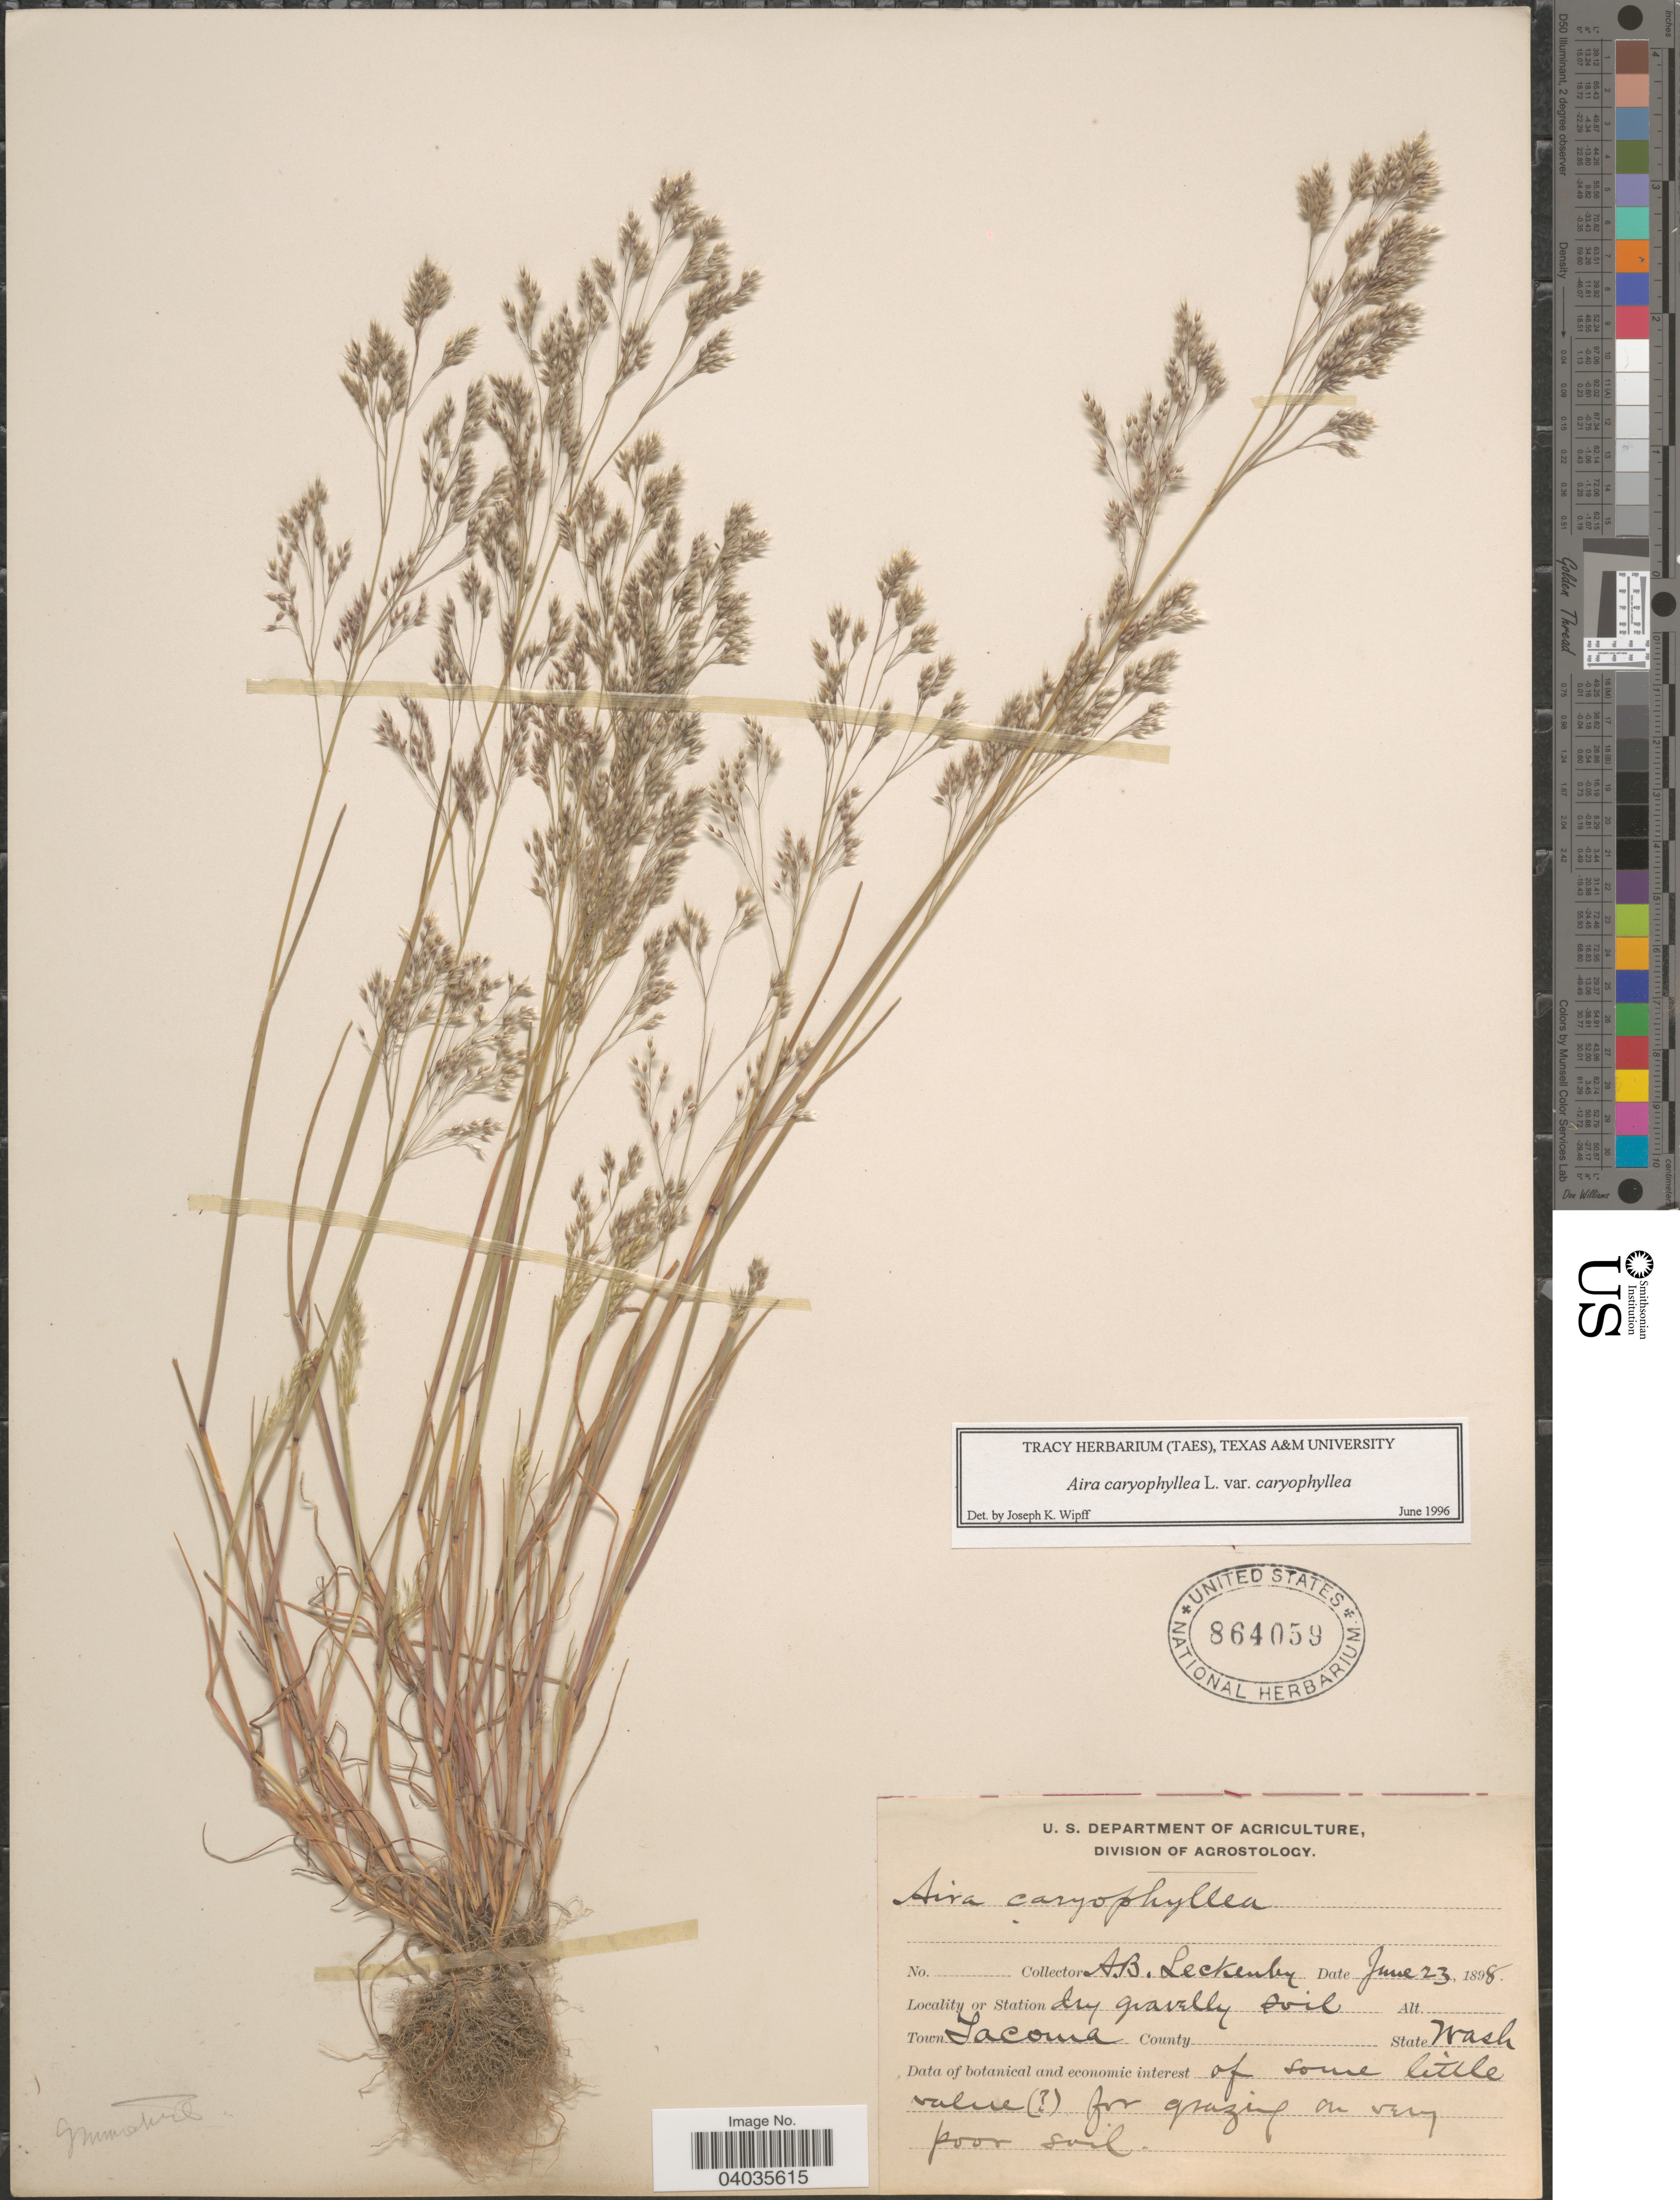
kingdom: Plantae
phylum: Tracheophyta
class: Liliopsida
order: Poales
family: Poaceae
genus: Aira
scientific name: Aira caryophyllea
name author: L.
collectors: A. Leckenby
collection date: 1898-06-23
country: United States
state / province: Washington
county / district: Pierce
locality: Town Tacoma.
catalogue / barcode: US 864059